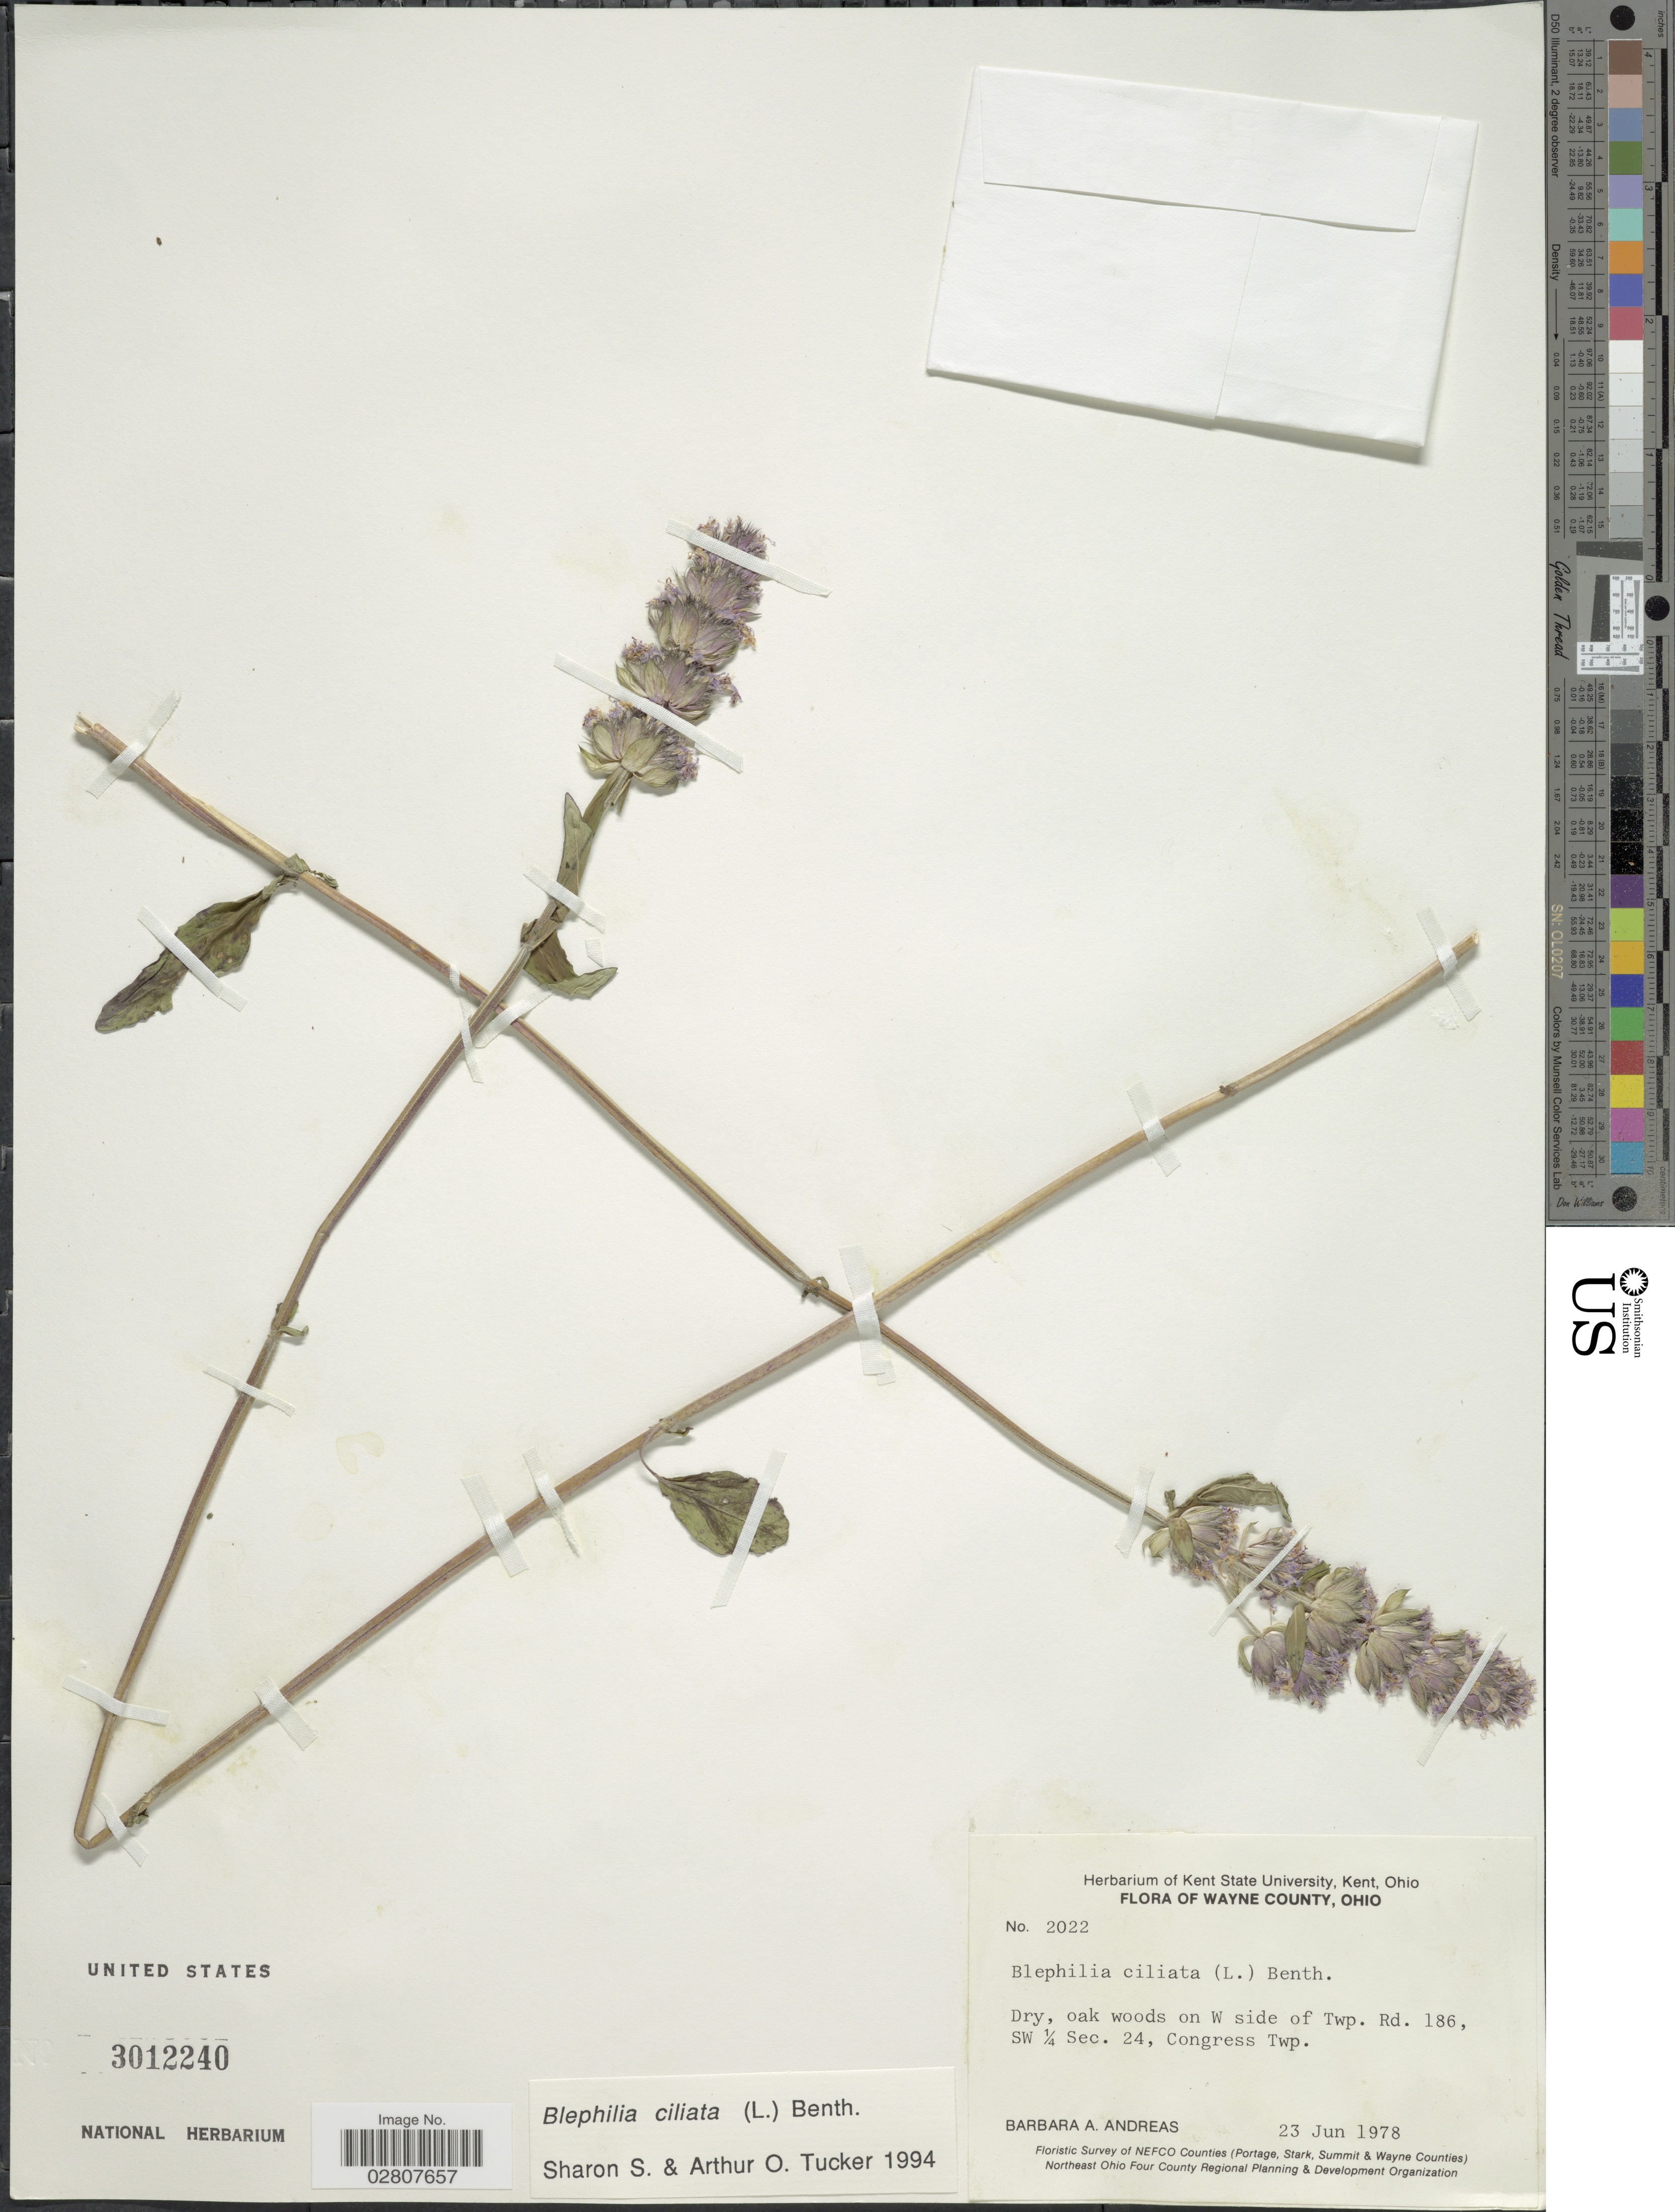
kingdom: Plantae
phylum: Tracheophyta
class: Magnoliopsida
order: Lamiales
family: Lamiaceae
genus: Blephilia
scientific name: Blephilia ciliata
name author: (L.) Raf. ex Benth.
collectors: B. A. Andreas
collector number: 2022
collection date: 1978-06-23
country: United States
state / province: Ohio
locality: Wayne County. Oak woods on W side of Twp. Rd. 186, SW ¼ Sec. 24, Congress Twp.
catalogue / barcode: US 3012240